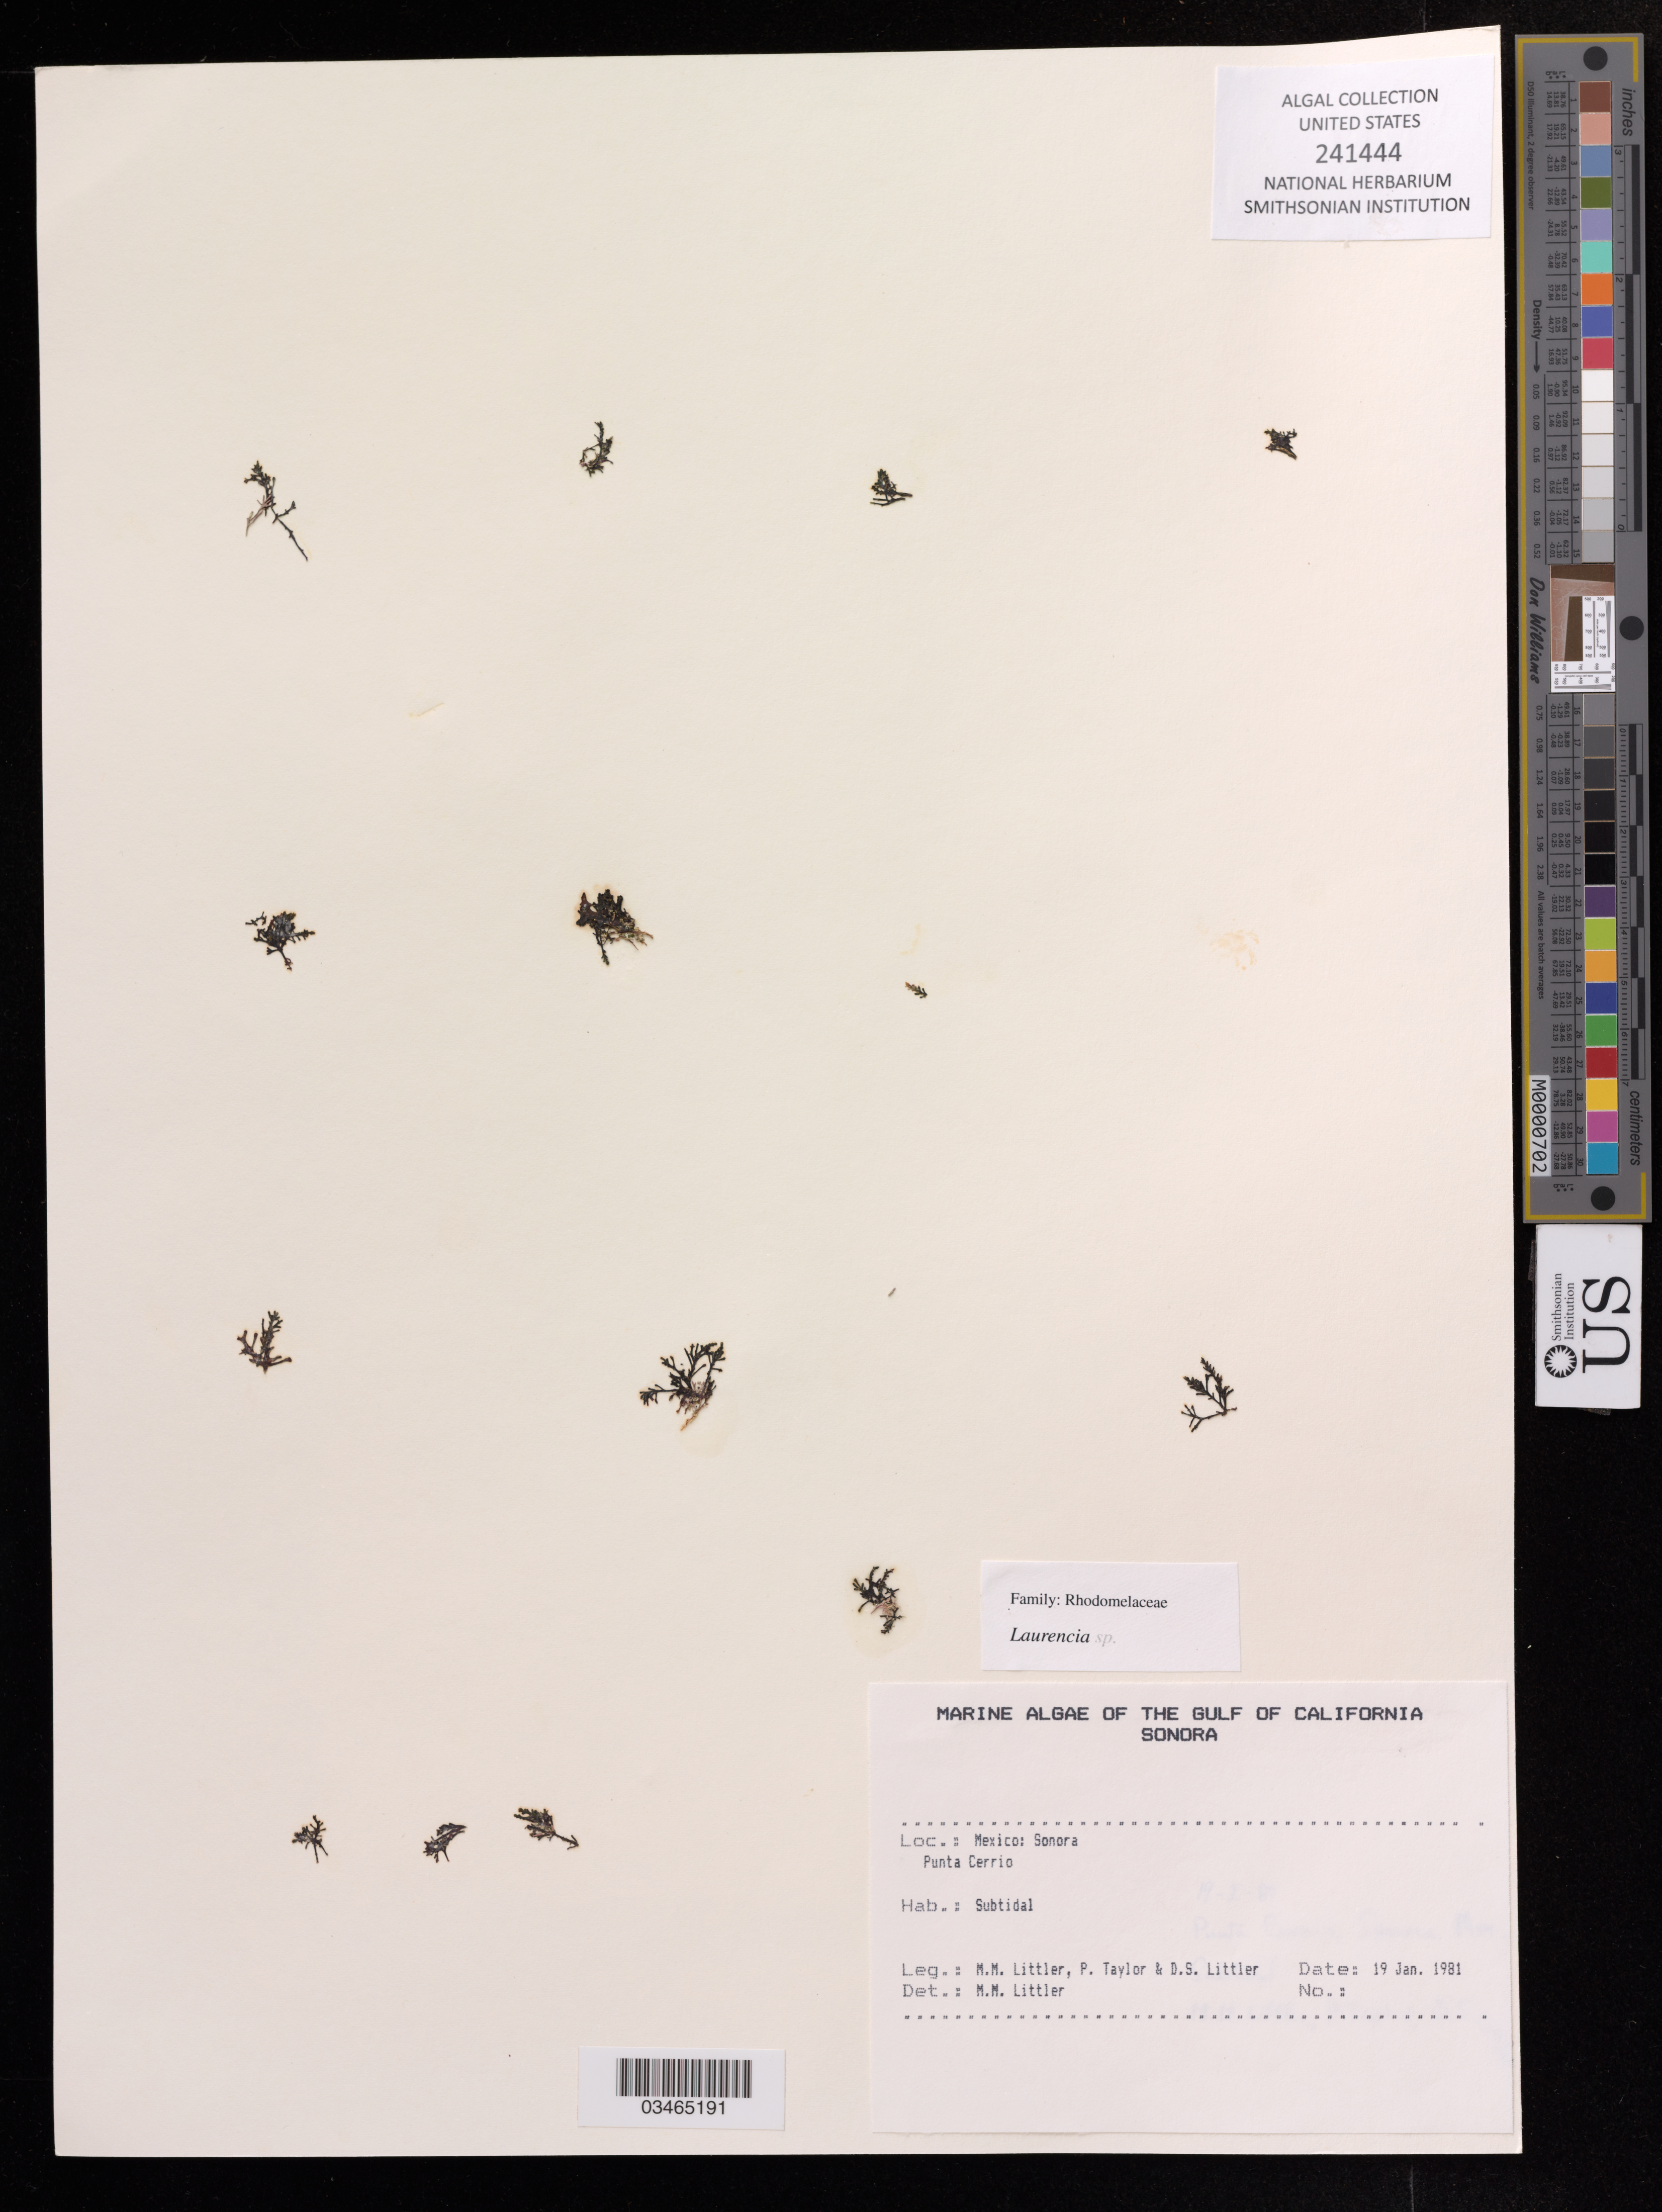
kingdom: Plantae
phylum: Rhodophyta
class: Florideophyceae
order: Ceramiales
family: Rhodomelaceae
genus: Laurencia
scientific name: Laurencia sp.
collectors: M. M. Littler & P. Taylor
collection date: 1981-01-19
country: Mexico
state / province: Sonora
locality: Punto Cerrio.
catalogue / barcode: US 241444